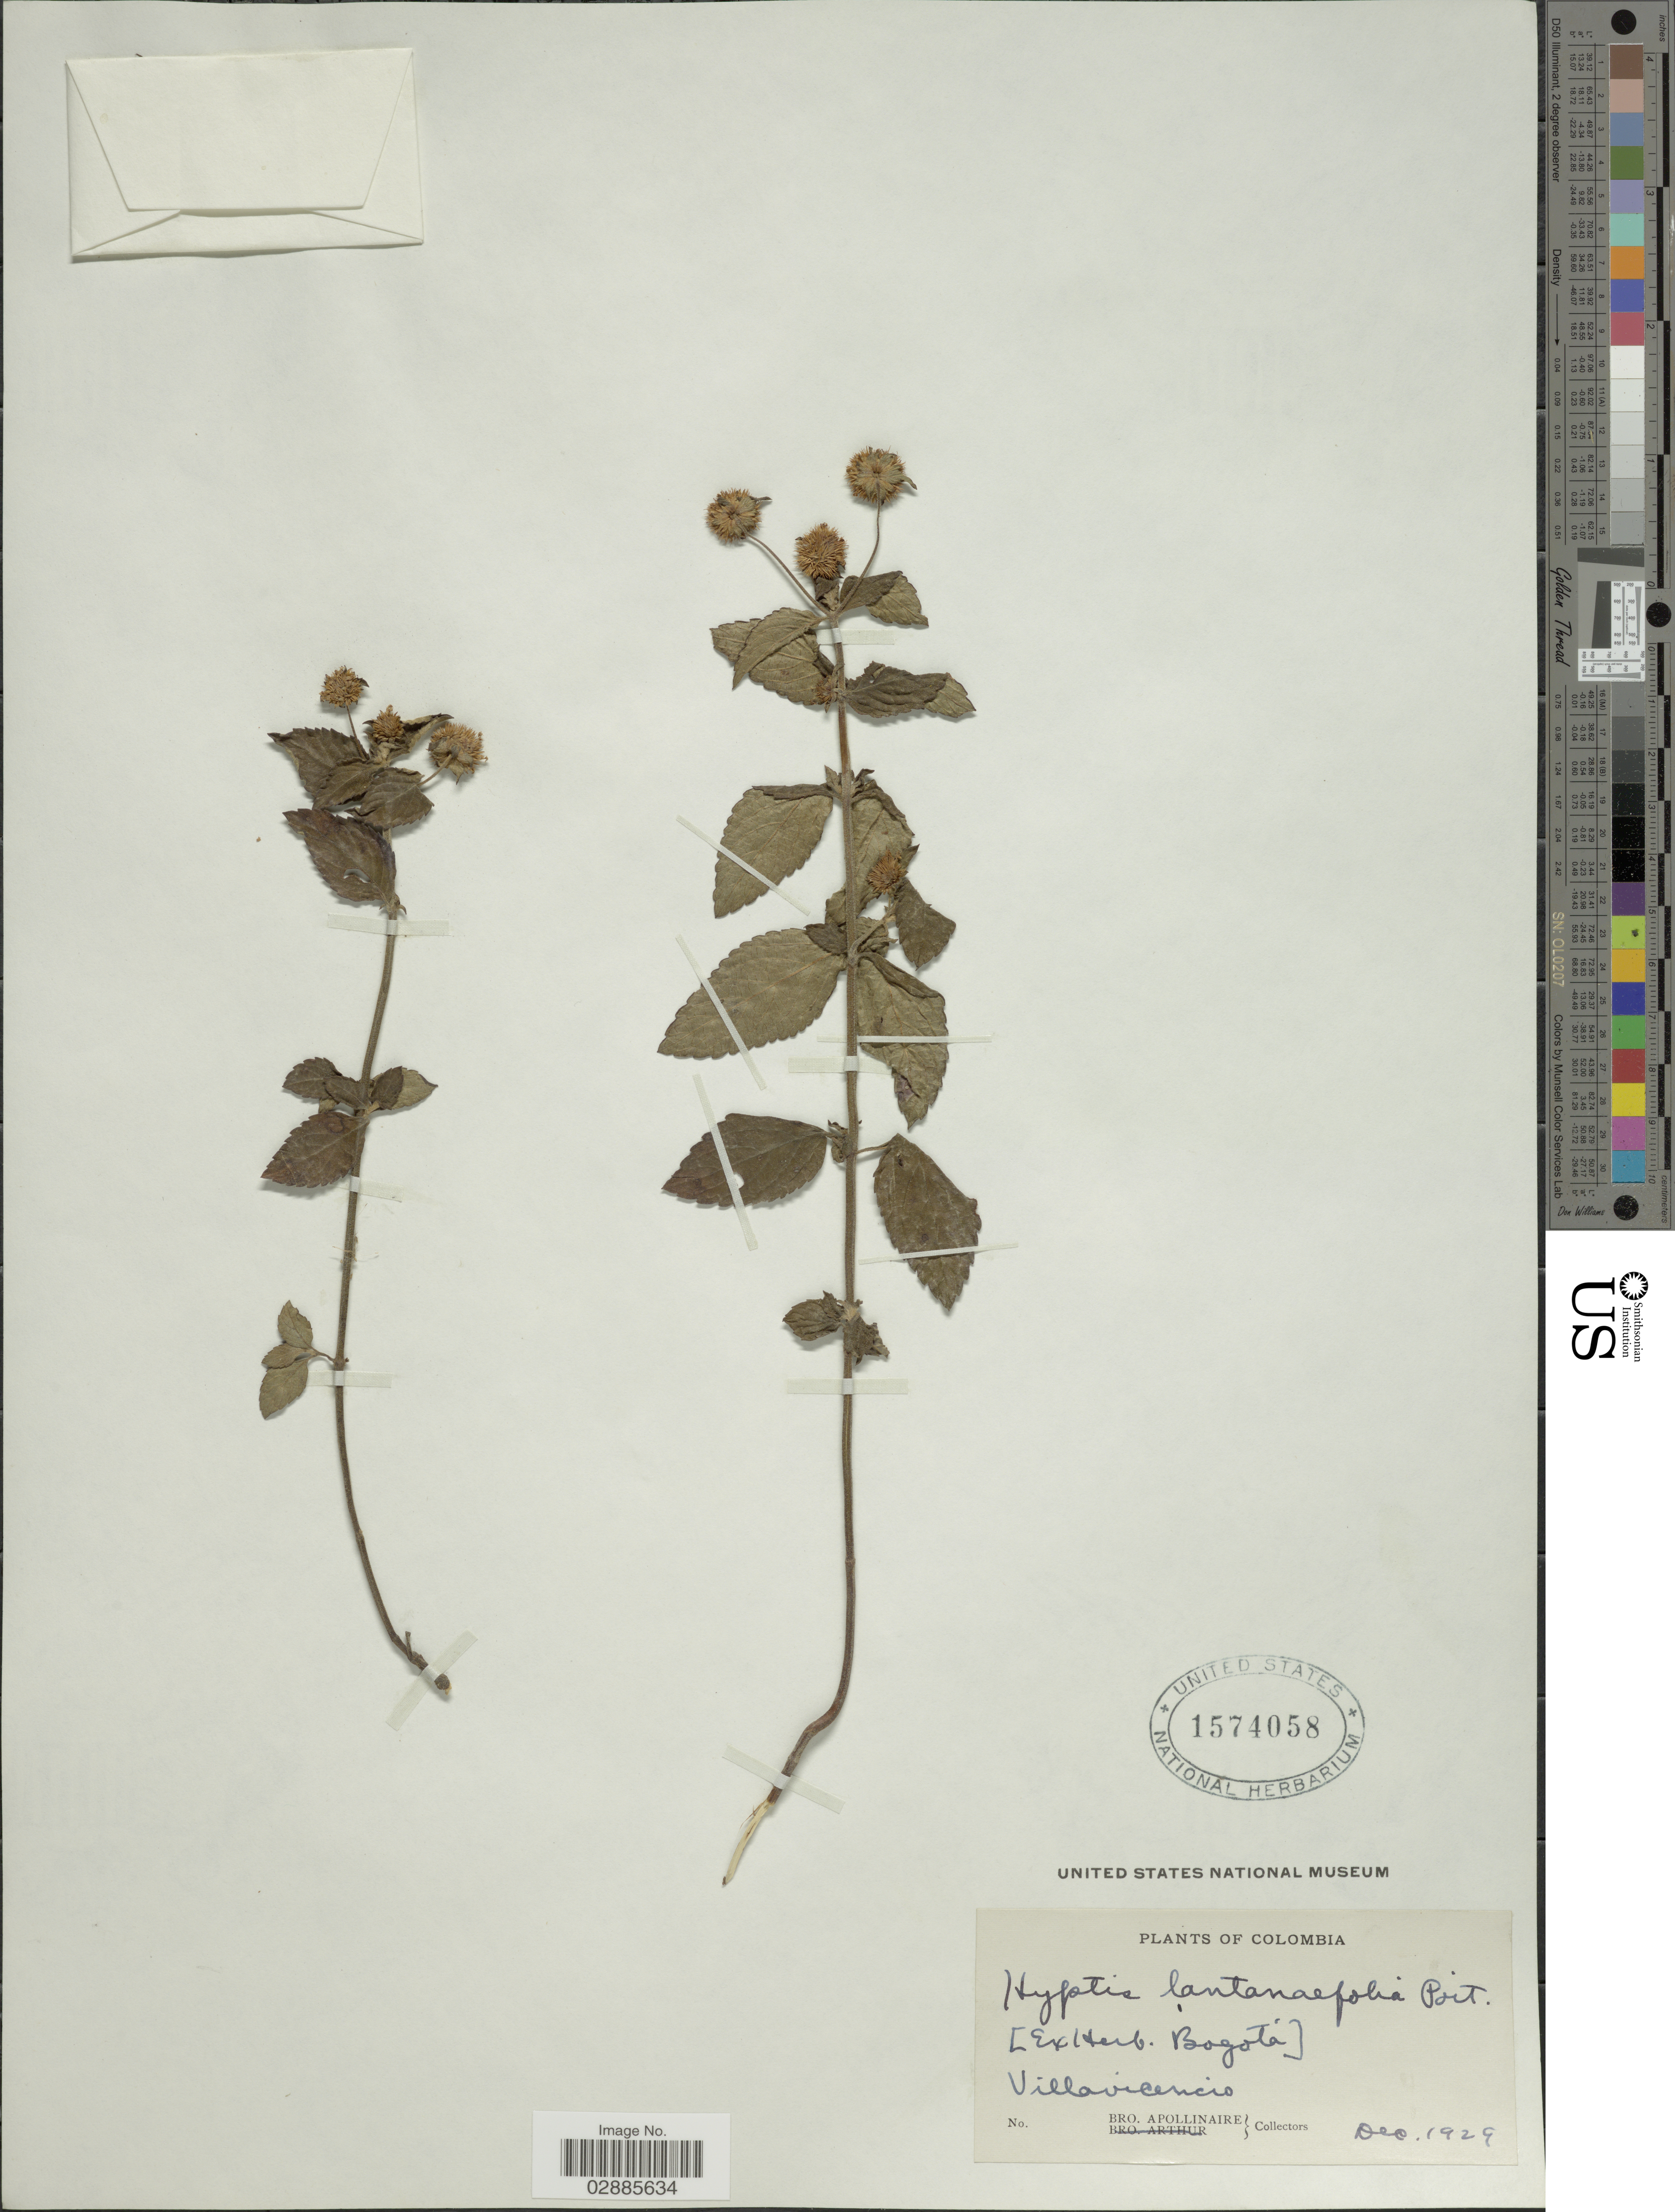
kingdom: Plantae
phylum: Tracheophyta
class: Magnoliopsida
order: Lamiales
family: Lamiaceae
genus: Hyptis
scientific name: Hyptis lantanifolia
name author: Poit.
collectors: Bro. Apollinaire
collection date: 1929-12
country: Colombia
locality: Villavicencio.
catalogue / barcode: US 1574058